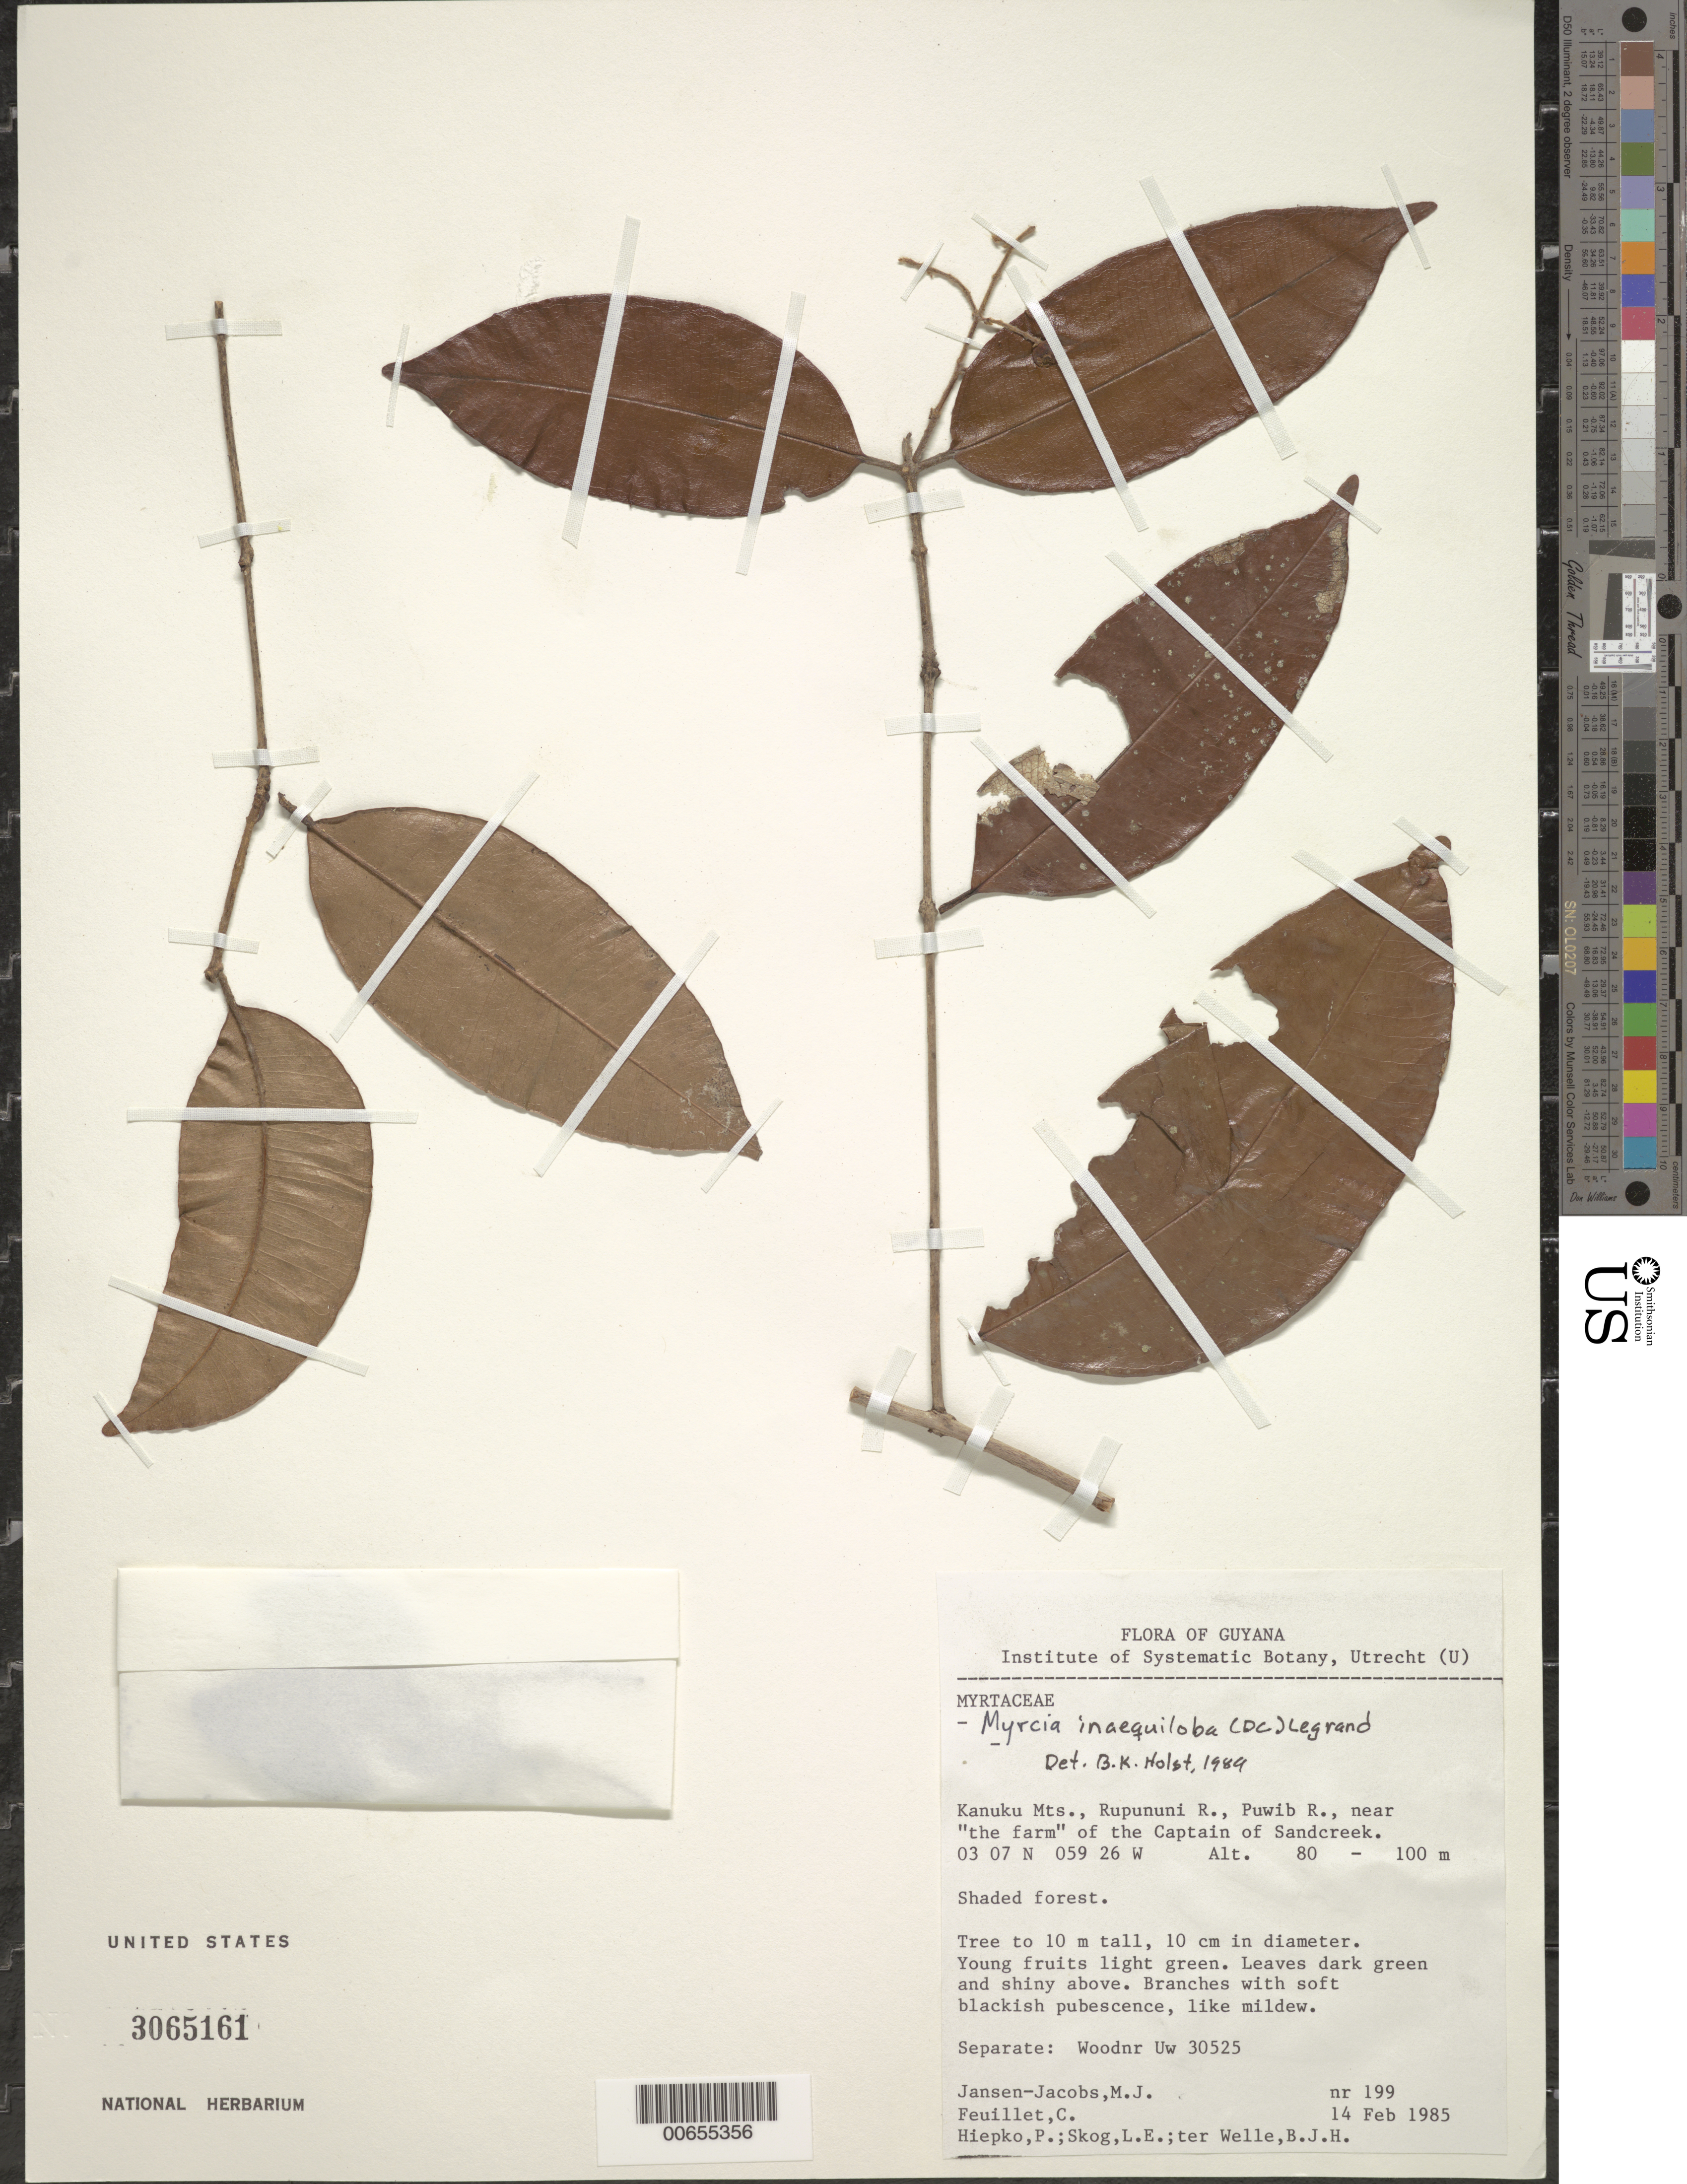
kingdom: Plantae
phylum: Tracheophyta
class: Magnoliopsida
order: Myrtales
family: Myrtaceae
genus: Myrcia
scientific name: Myrcia inaequiloba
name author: (DC.) D. Legrand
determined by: Holst, Bruce K.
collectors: M. J. Jansen-Jacobs, C. Feuillet, P. H. Hiepko, L. E. Skog & B. Welle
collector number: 199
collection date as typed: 14-Feb-85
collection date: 1985-02-14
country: Guyana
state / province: U. Takutu-U. Essequibo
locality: Kanuku Mts., Rupununi R., Puwib R. near "the farm" of the Captain of Sandcreek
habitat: Shaded forest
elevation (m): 80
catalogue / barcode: US 3065161